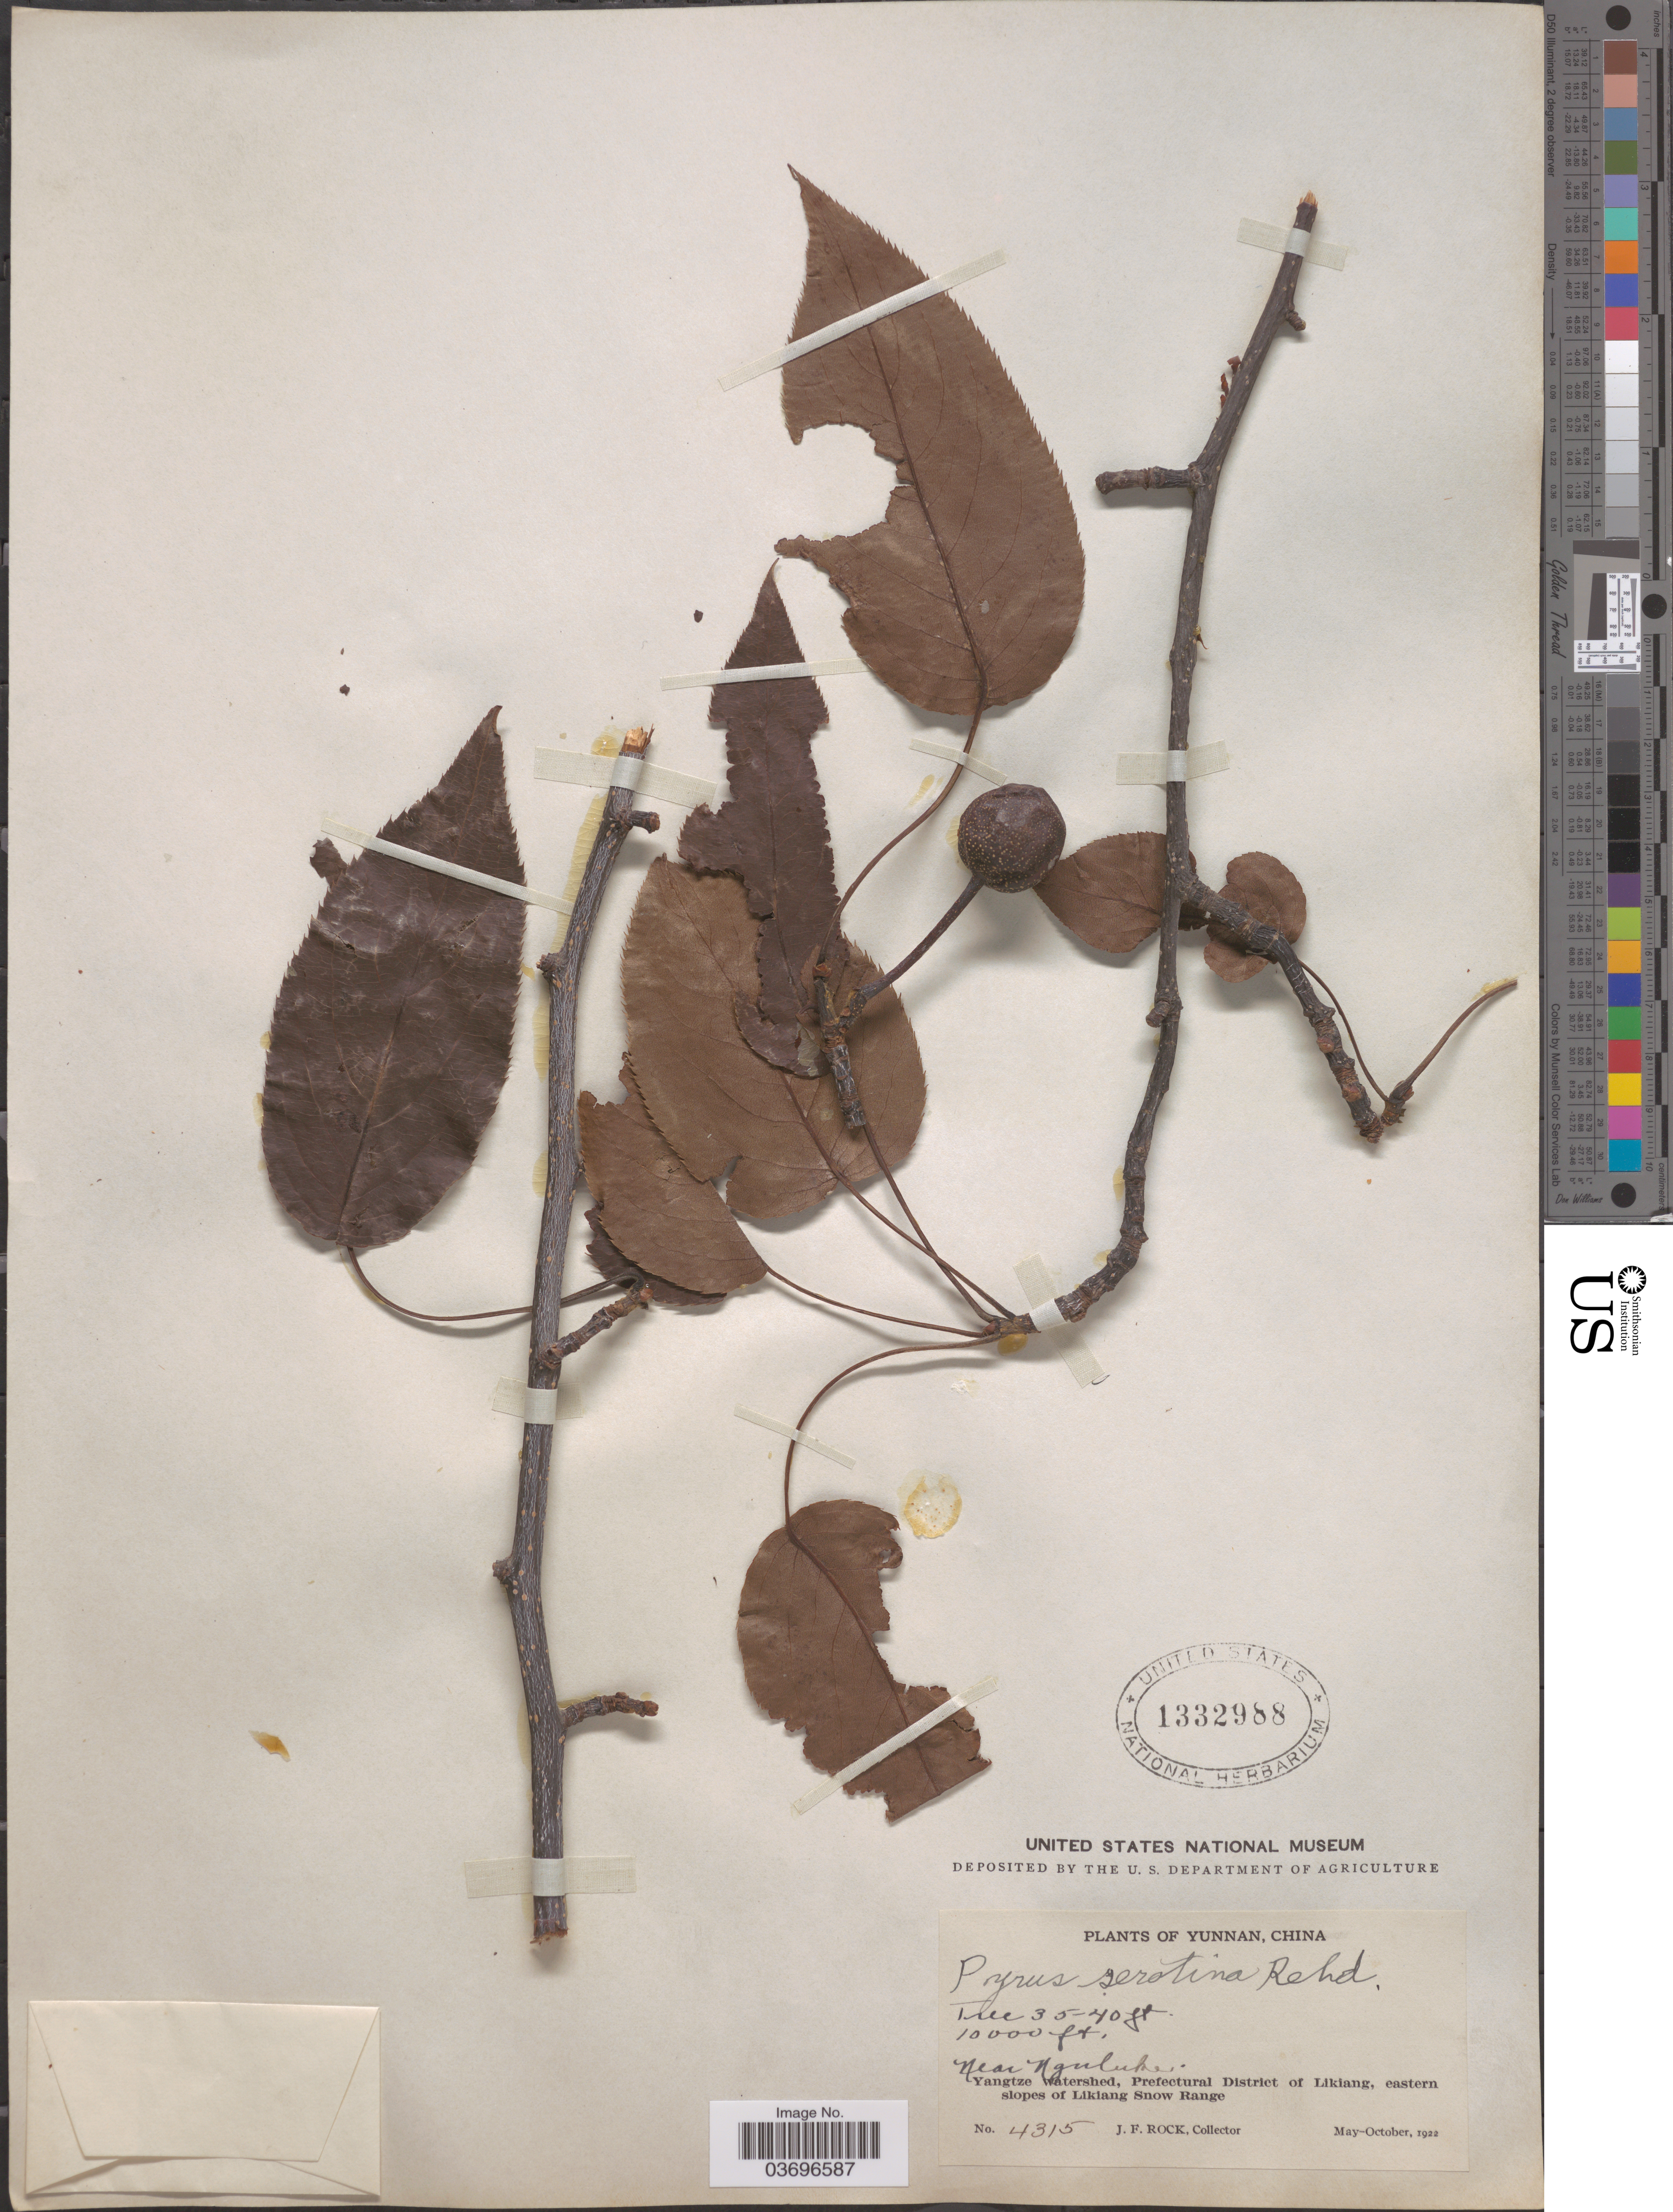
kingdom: Plantae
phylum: Tracheophyta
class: Magnoliopsida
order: Rosales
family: Rosaceae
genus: Pyrus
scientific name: Pyrus pyrifolia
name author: (Burm. f.) Nakai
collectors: J. Rock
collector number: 4315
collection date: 1922-05/1922-10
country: China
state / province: Yunnan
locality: Near Nguluke [interpreted]. Yangtze watershed, Prefectural District of Likiang, eastern slopes of Likiang Snow Range.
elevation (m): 3048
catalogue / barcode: US 1332988